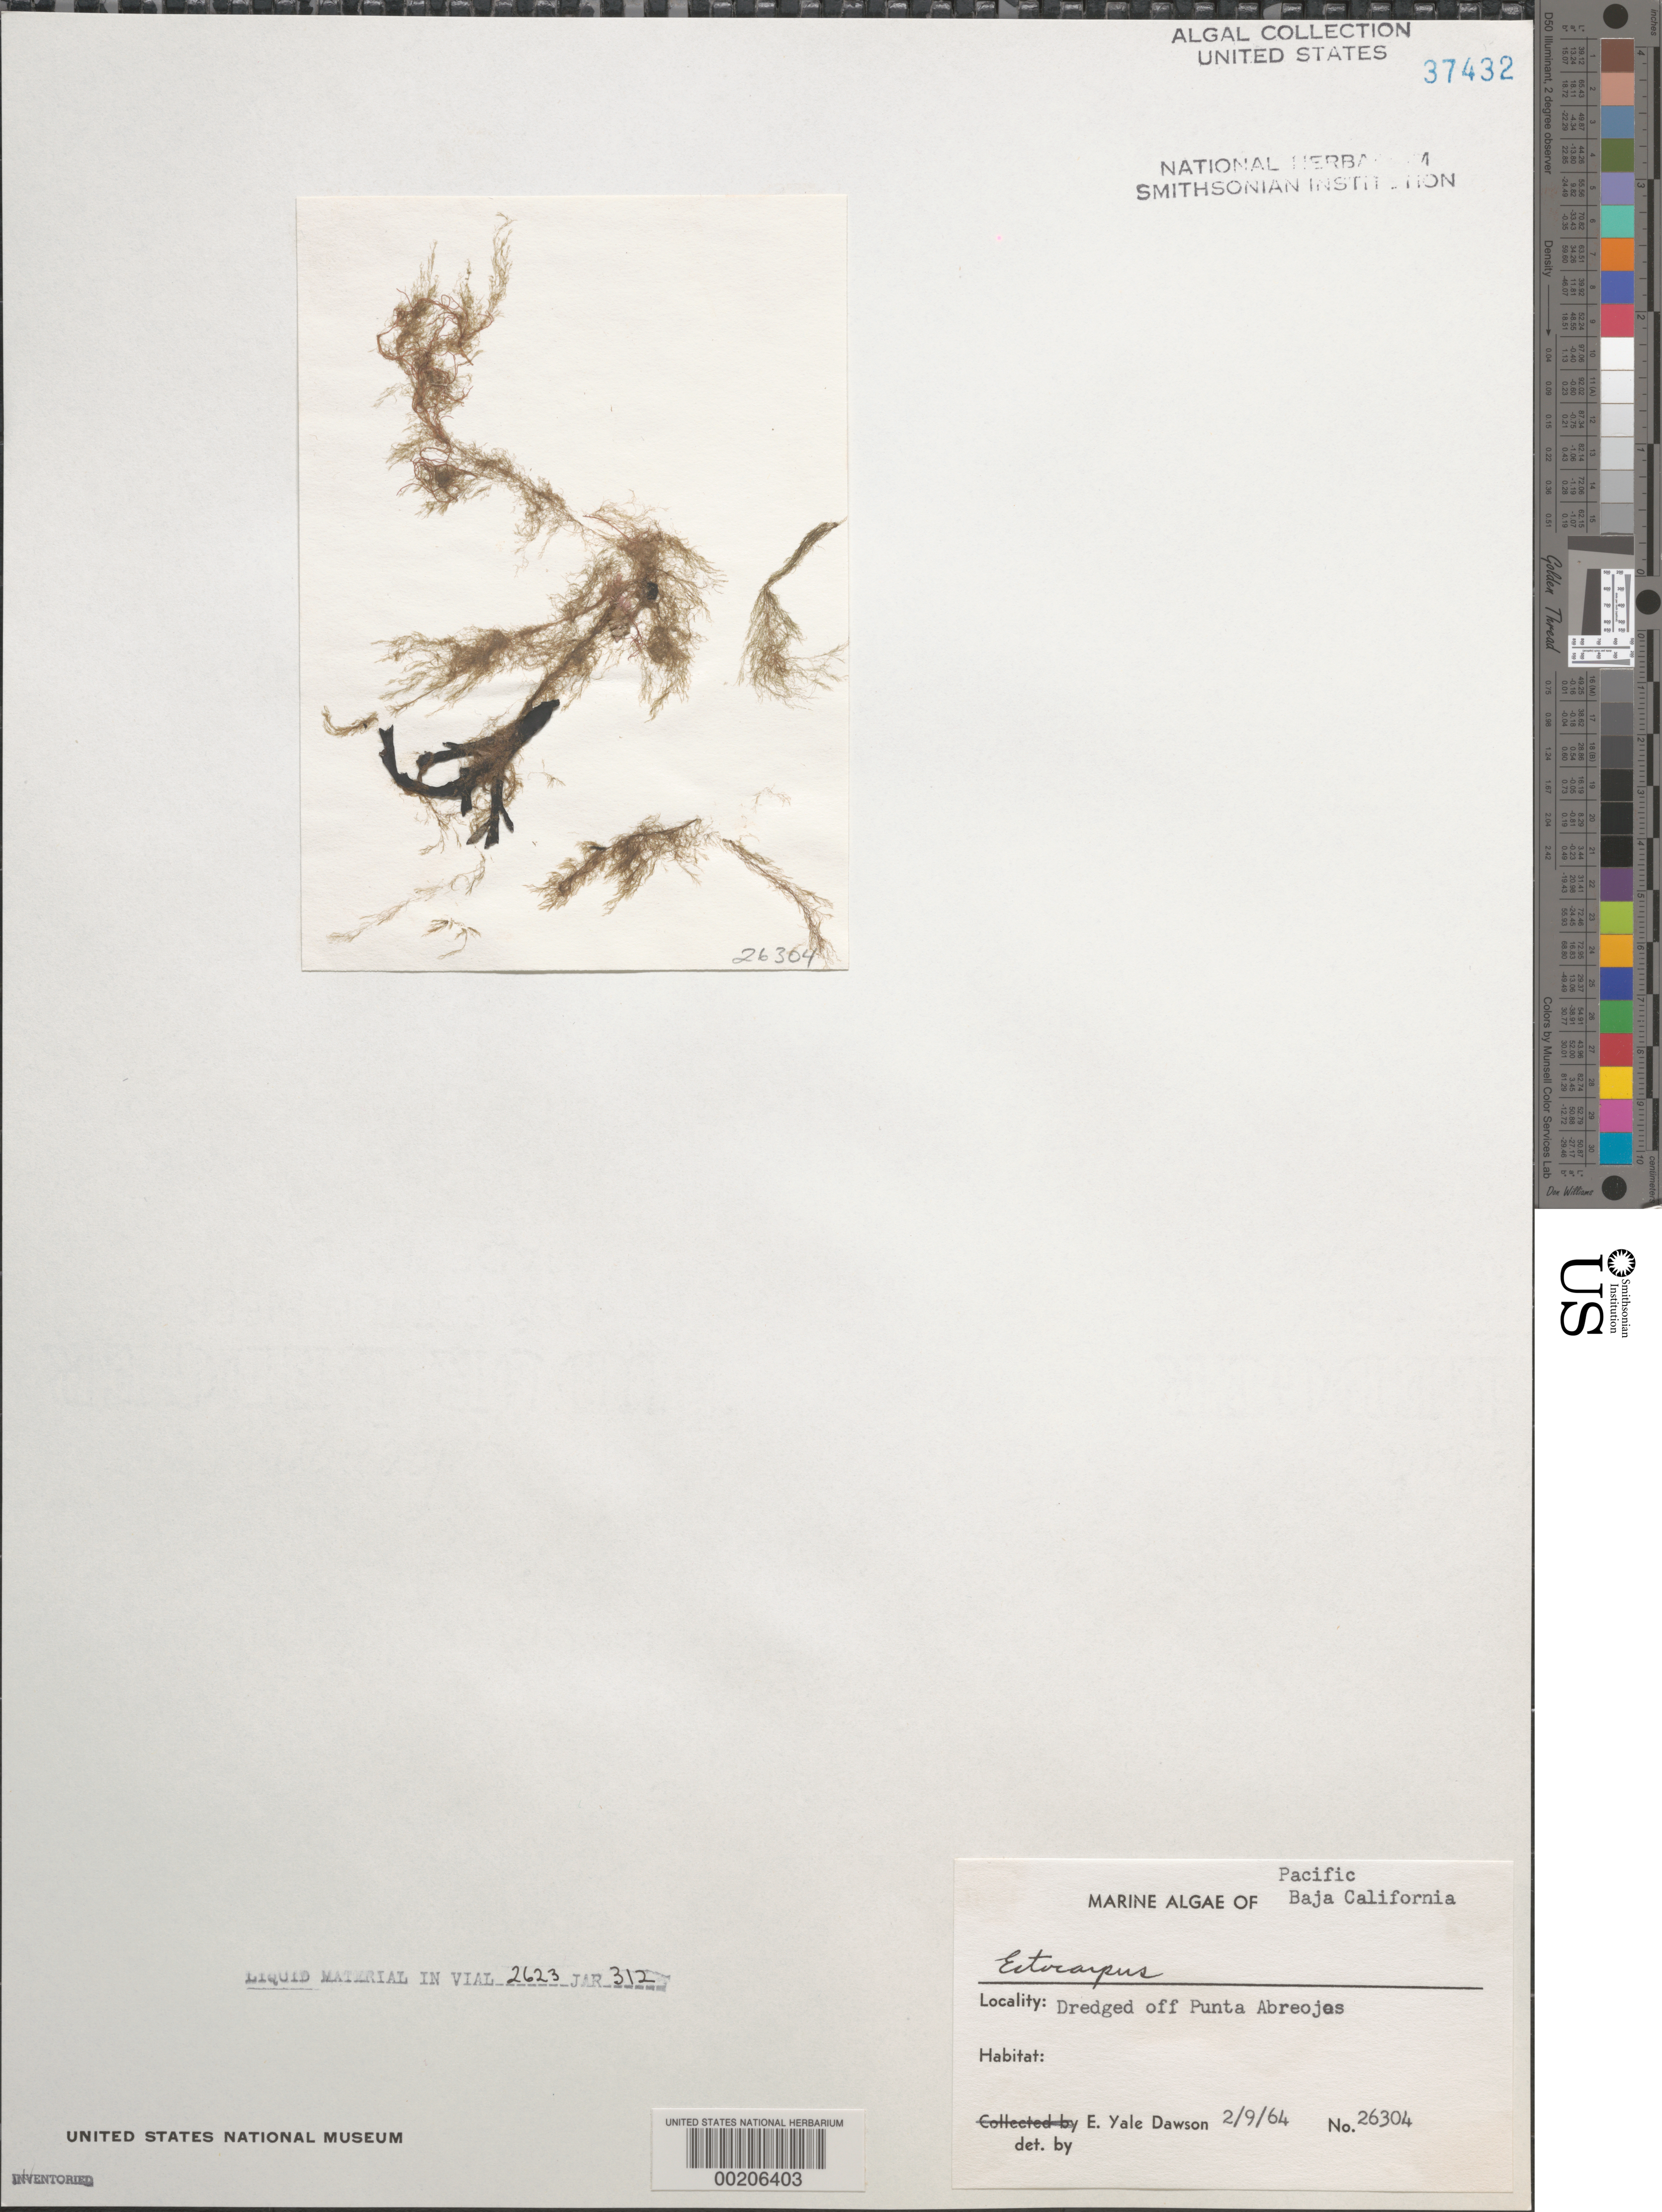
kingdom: Chromista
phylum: Ochrophyta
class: Phaeophyceae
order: Ectocarpales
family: Ectocarpaceae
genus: Ectocarpus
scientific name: Ectocarpus sp.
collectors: E. Y. Dawson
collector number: EYD 26304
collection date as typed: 09 Feb 1964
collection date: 1964-02-09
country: Mexico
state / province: Baja California Sur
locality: Off Punta Abreojos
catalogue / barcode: US 37432